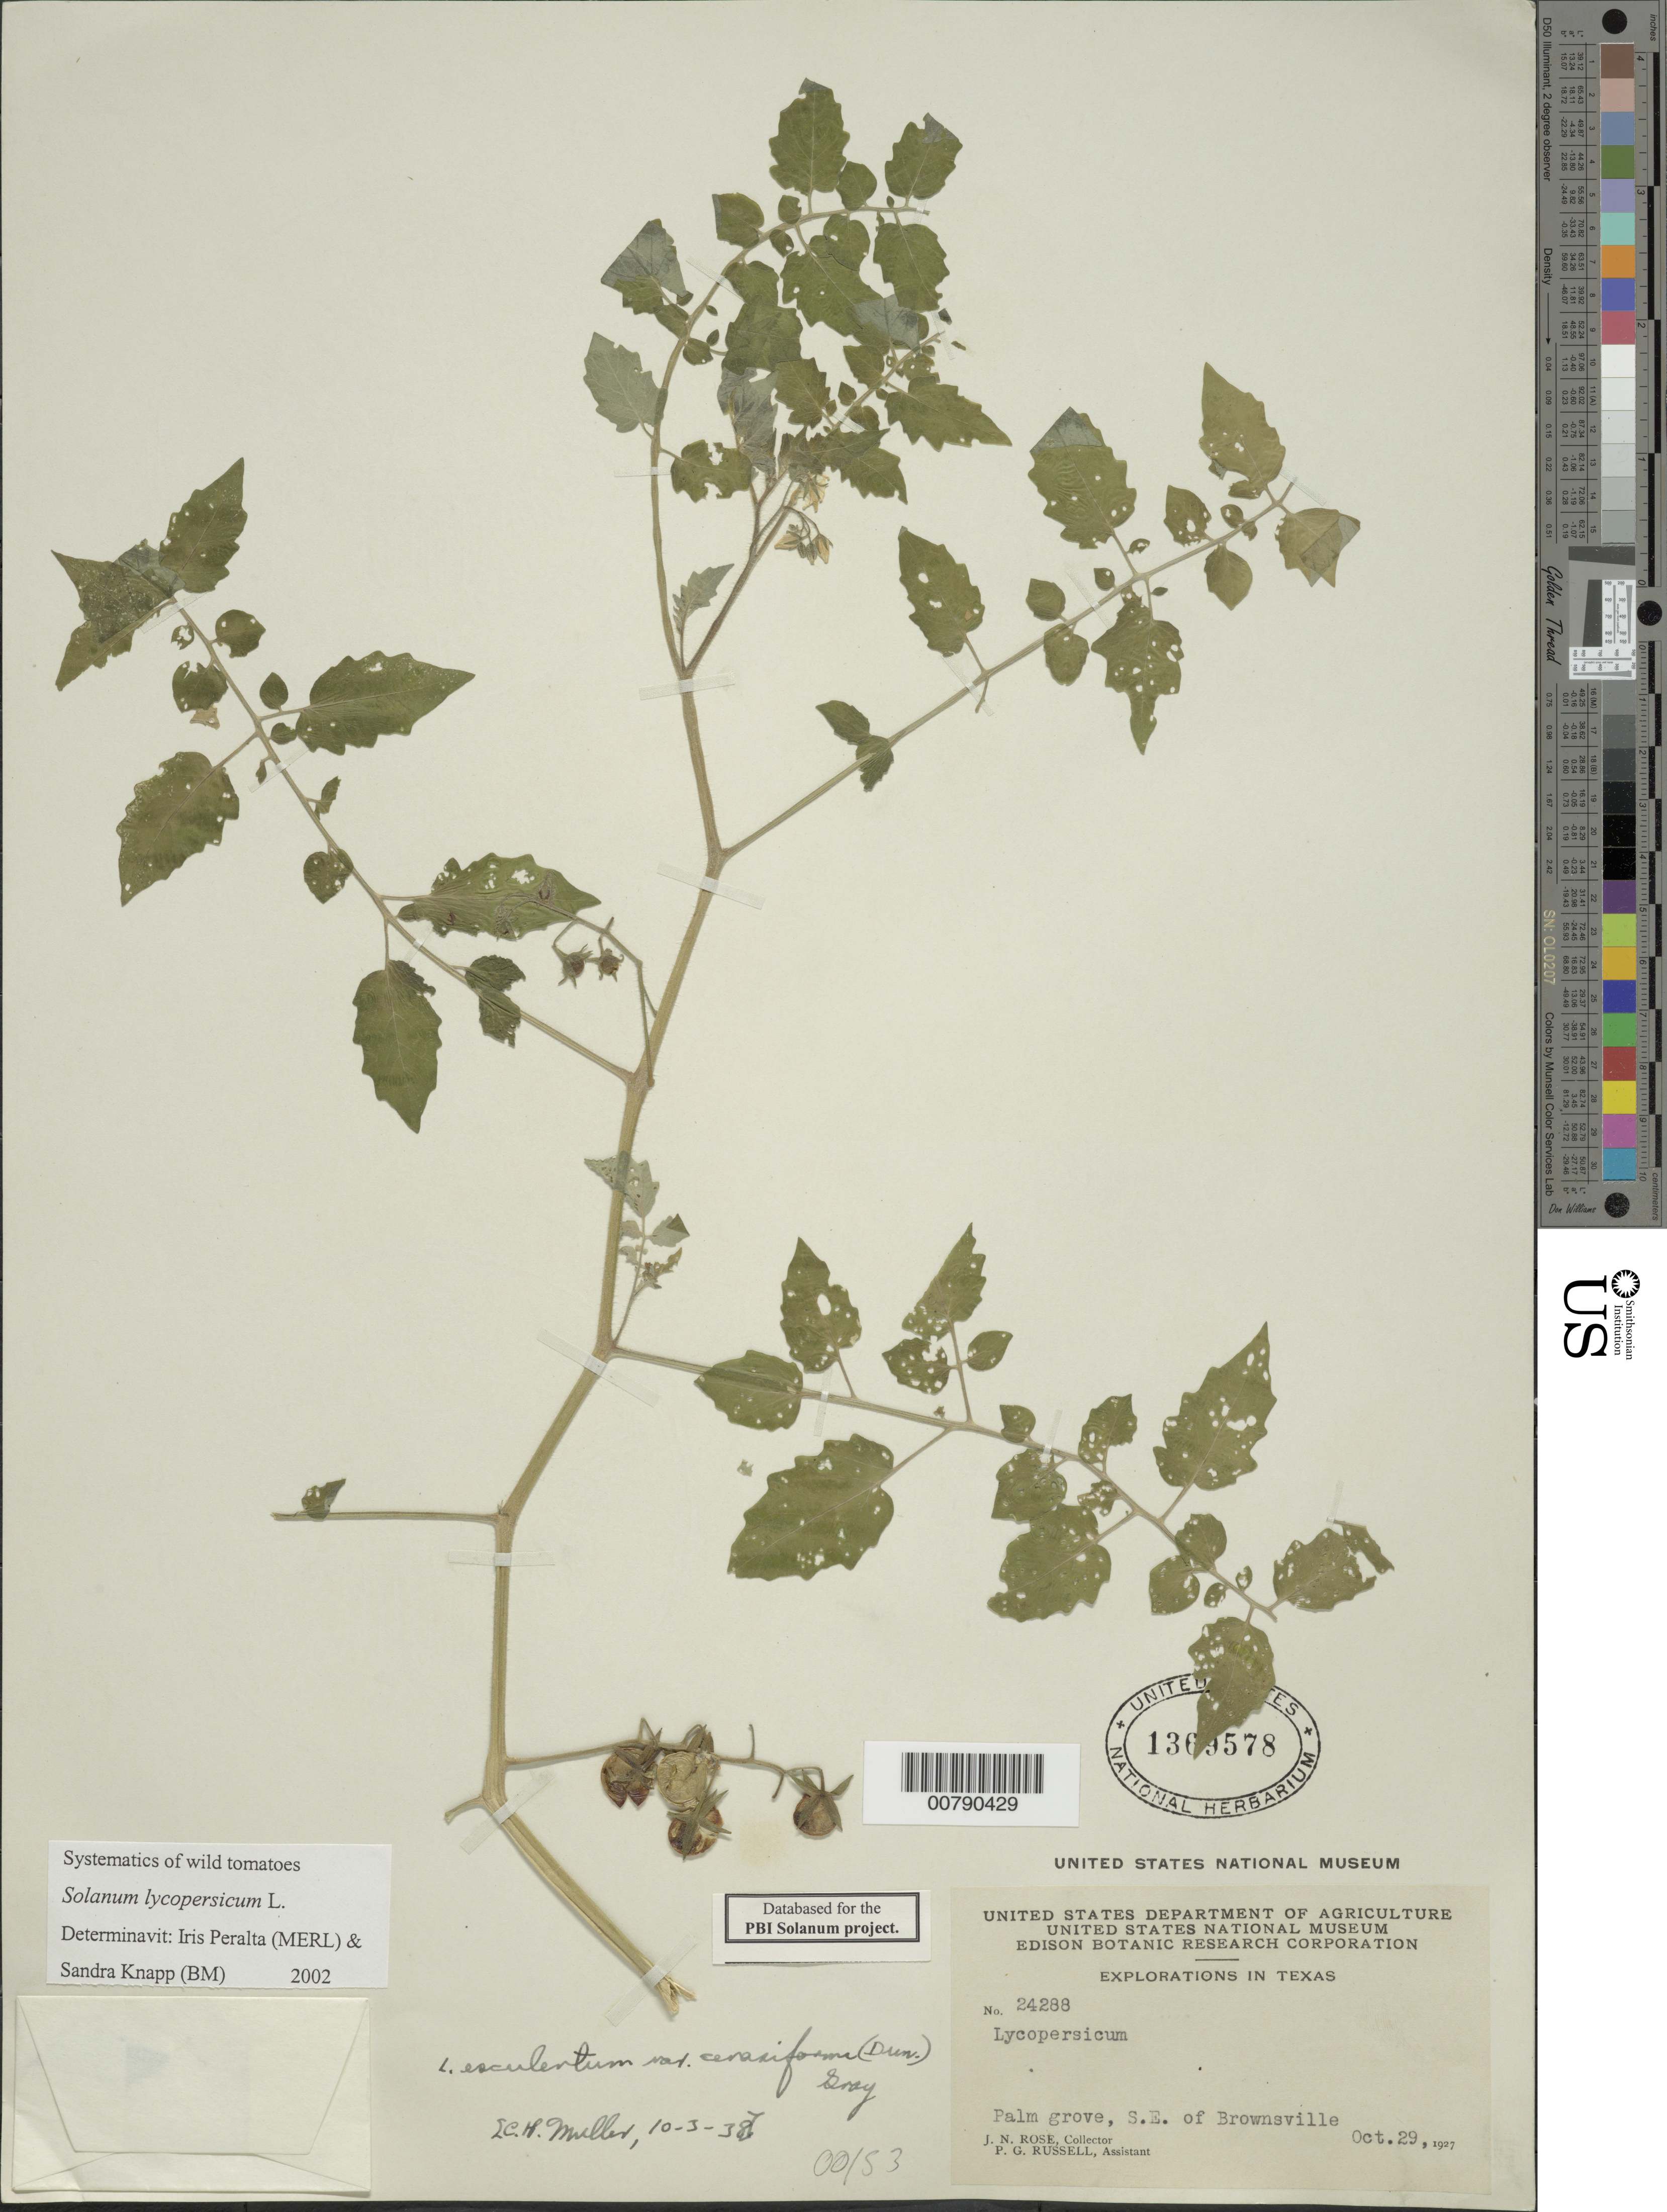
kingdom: Plantae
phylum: Tracheophyta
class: Magnoliopsida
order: Solanales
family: Solanaceae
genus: Solanum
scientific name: Solanum lycopersicum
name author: L.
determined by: Peralta, Iris E.; Knapp, S. D.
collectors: J. N. Rose & P. G. Russell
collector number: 24288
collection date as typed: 29 Oct 1927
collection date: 1927-10-29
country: United States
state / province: Texas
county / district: Cameron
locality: Palm Grove SE of Brownsville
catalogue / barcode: US 1369578